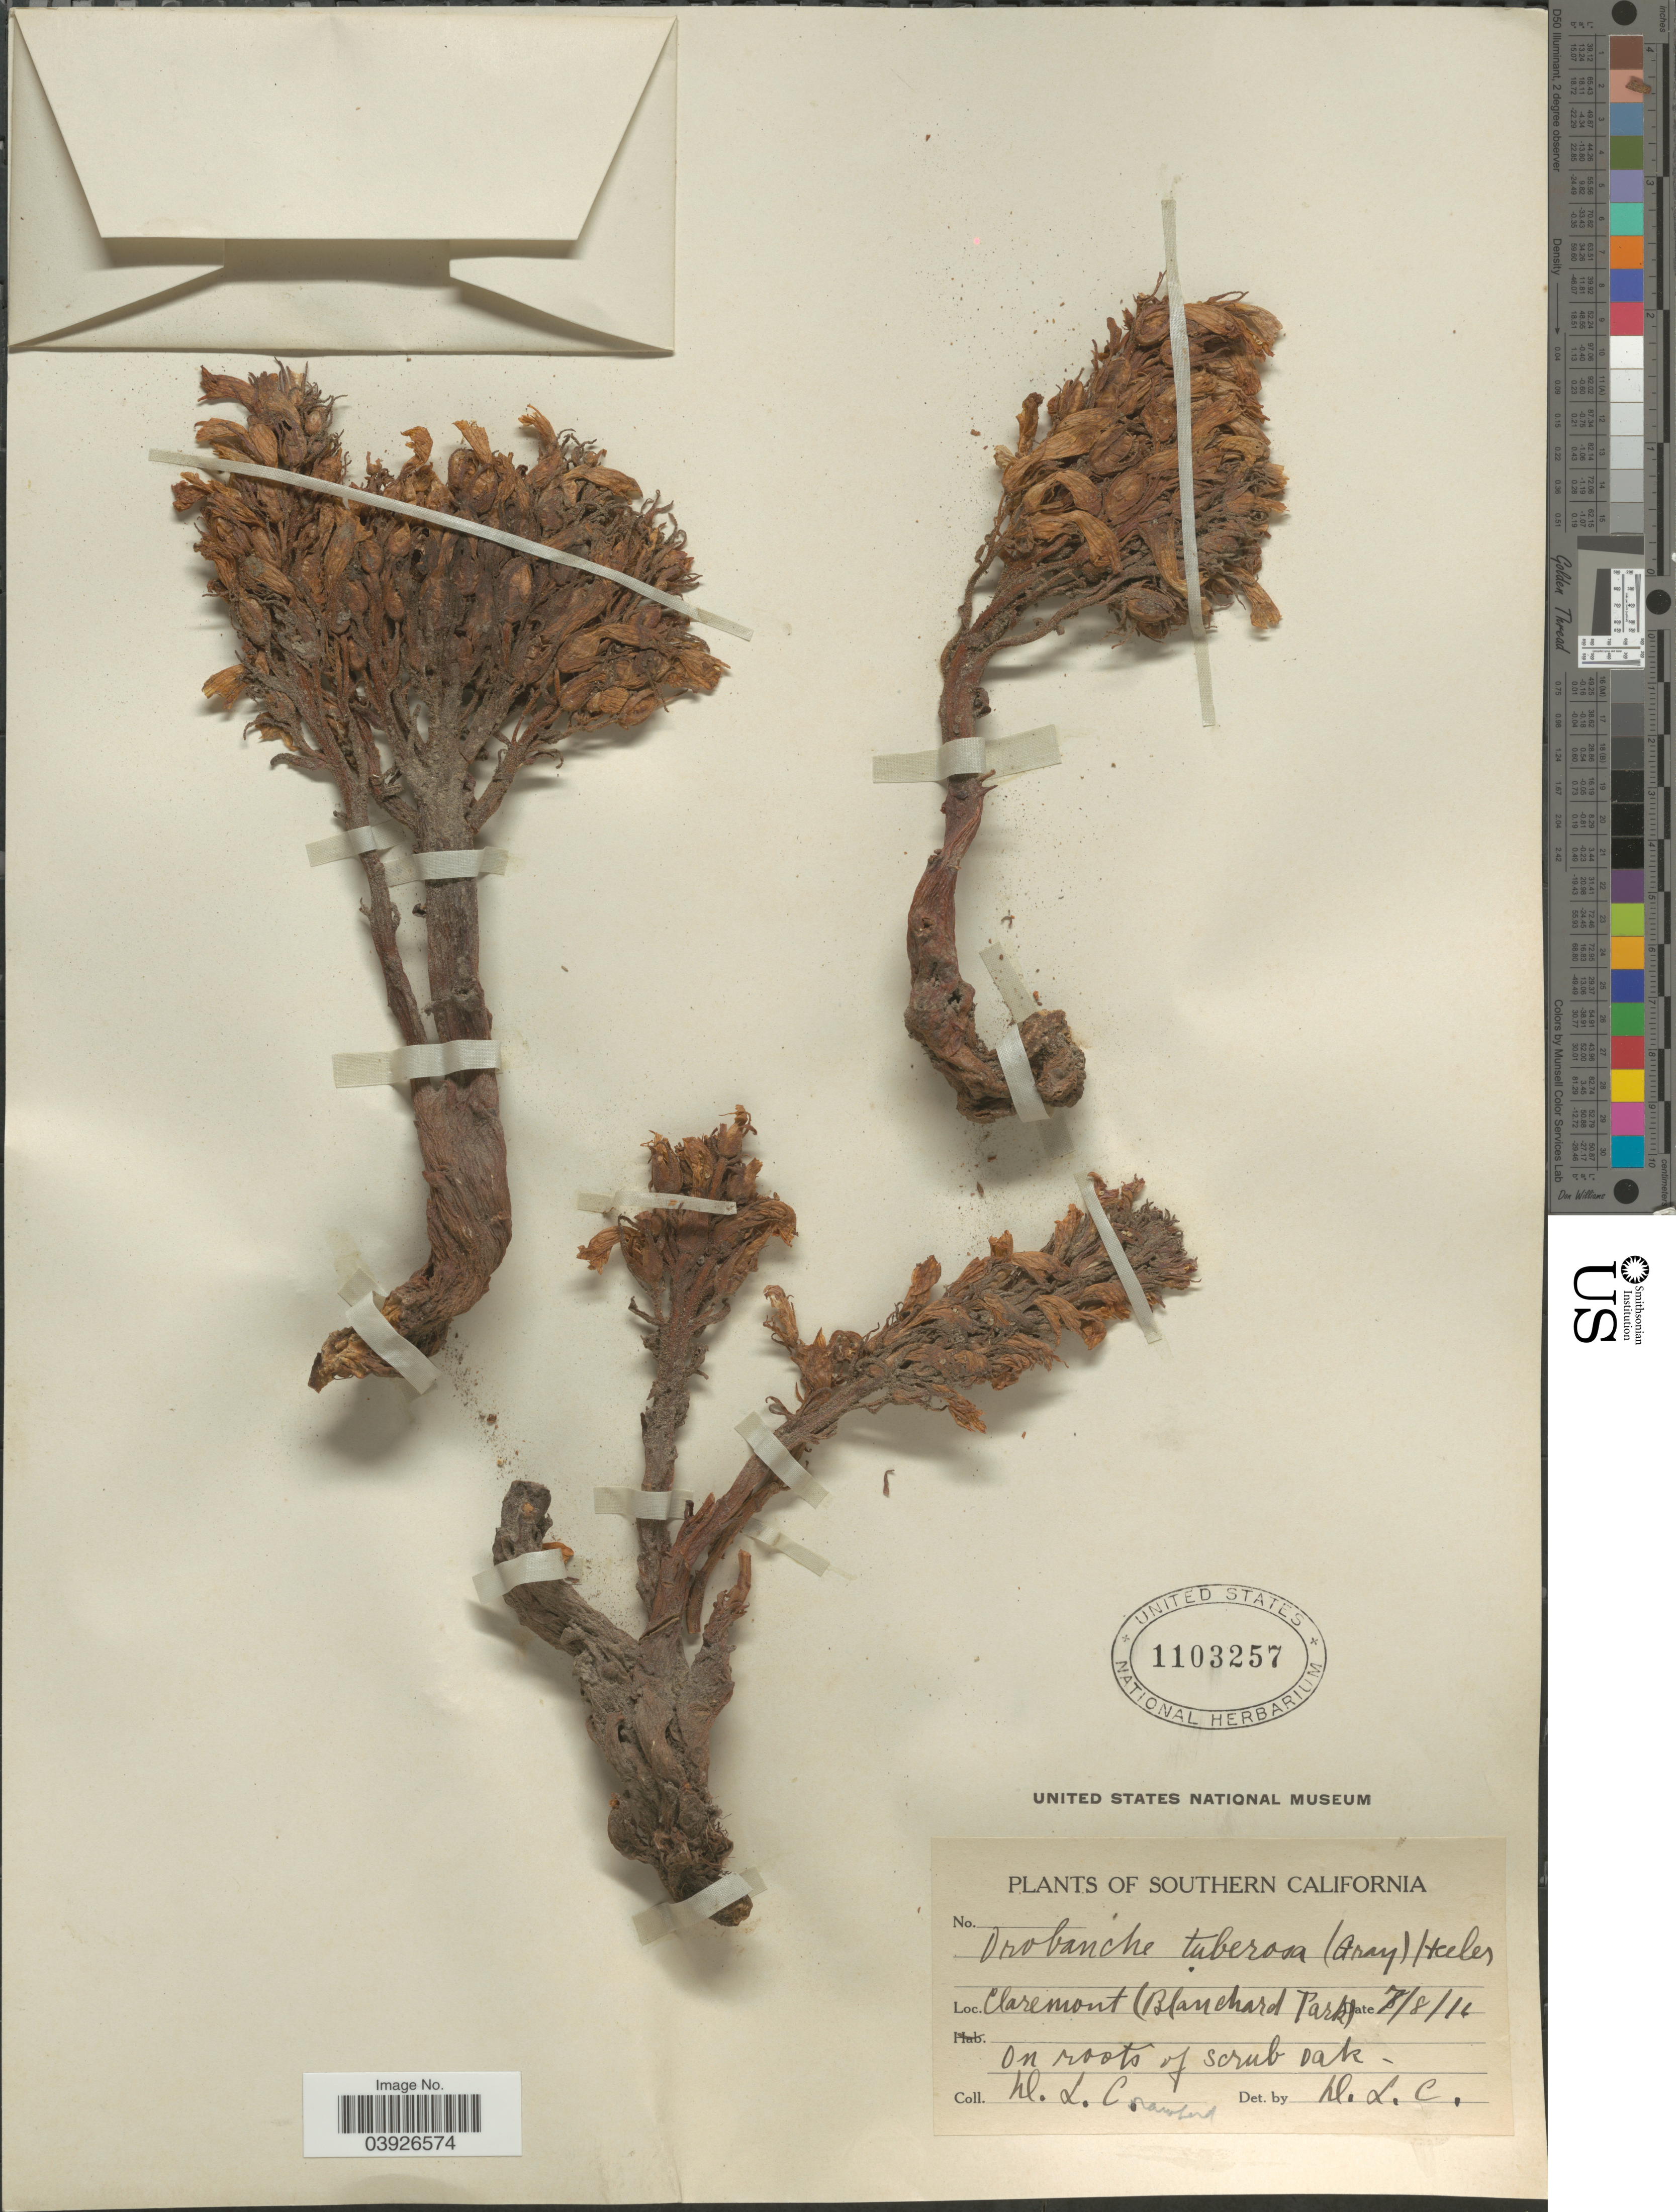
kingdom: Plantae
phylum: Tracheophyta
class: Magnoliopsida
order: Lamiales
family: Orobanchaceae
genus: Orobanche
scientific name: Orobanche tuberosa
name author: Vell.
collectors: L. Crawford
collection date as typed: Transcribed d/m/y: 8/7/16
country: United States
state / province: California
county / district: Los Angeles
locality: Southern California. Claremont (Blanchard Park).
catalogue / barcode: US 1103257